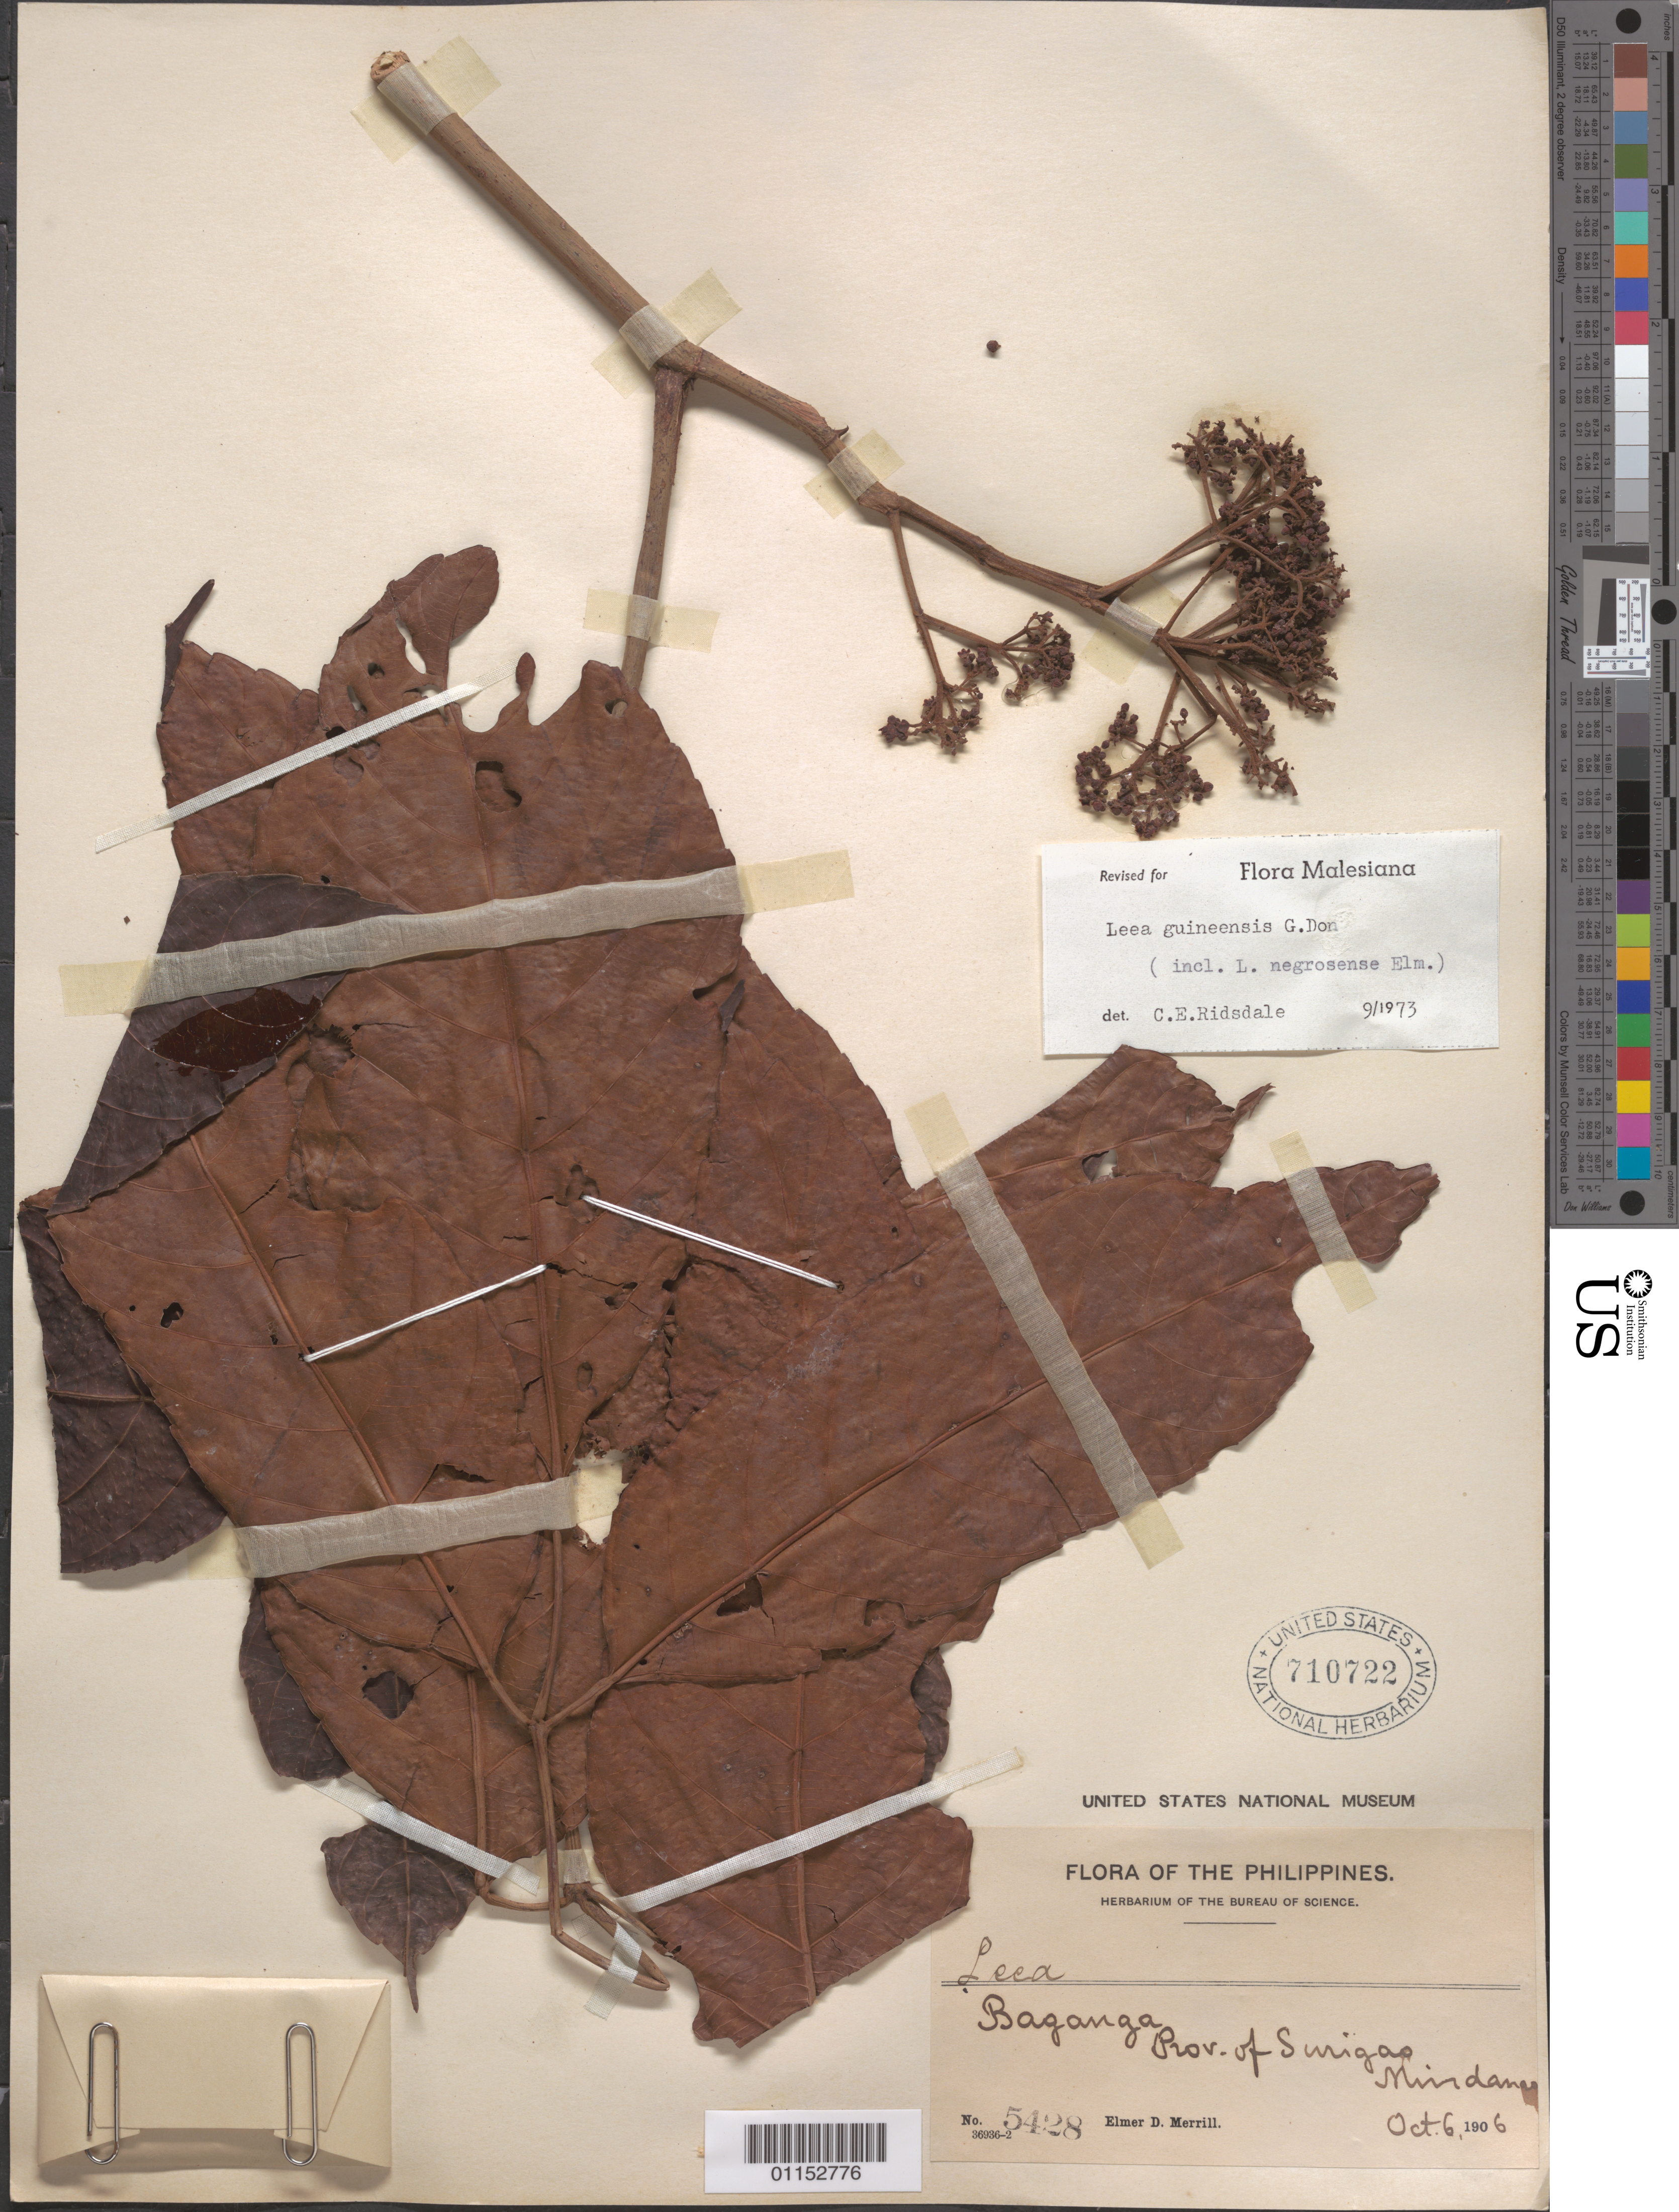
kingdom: Plantae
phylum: Tracheophyta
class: Magnoliopsida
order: Vitales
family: Vitaceae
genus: Leea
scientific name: Leea guineensis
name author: G. Don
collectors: E. D. Merrill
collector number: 5428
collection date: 1906-10-06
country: Philippines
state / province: Davao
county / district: Davao del Sur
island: Mindanao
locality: Baganga, Surigao.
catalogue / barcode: US 710722